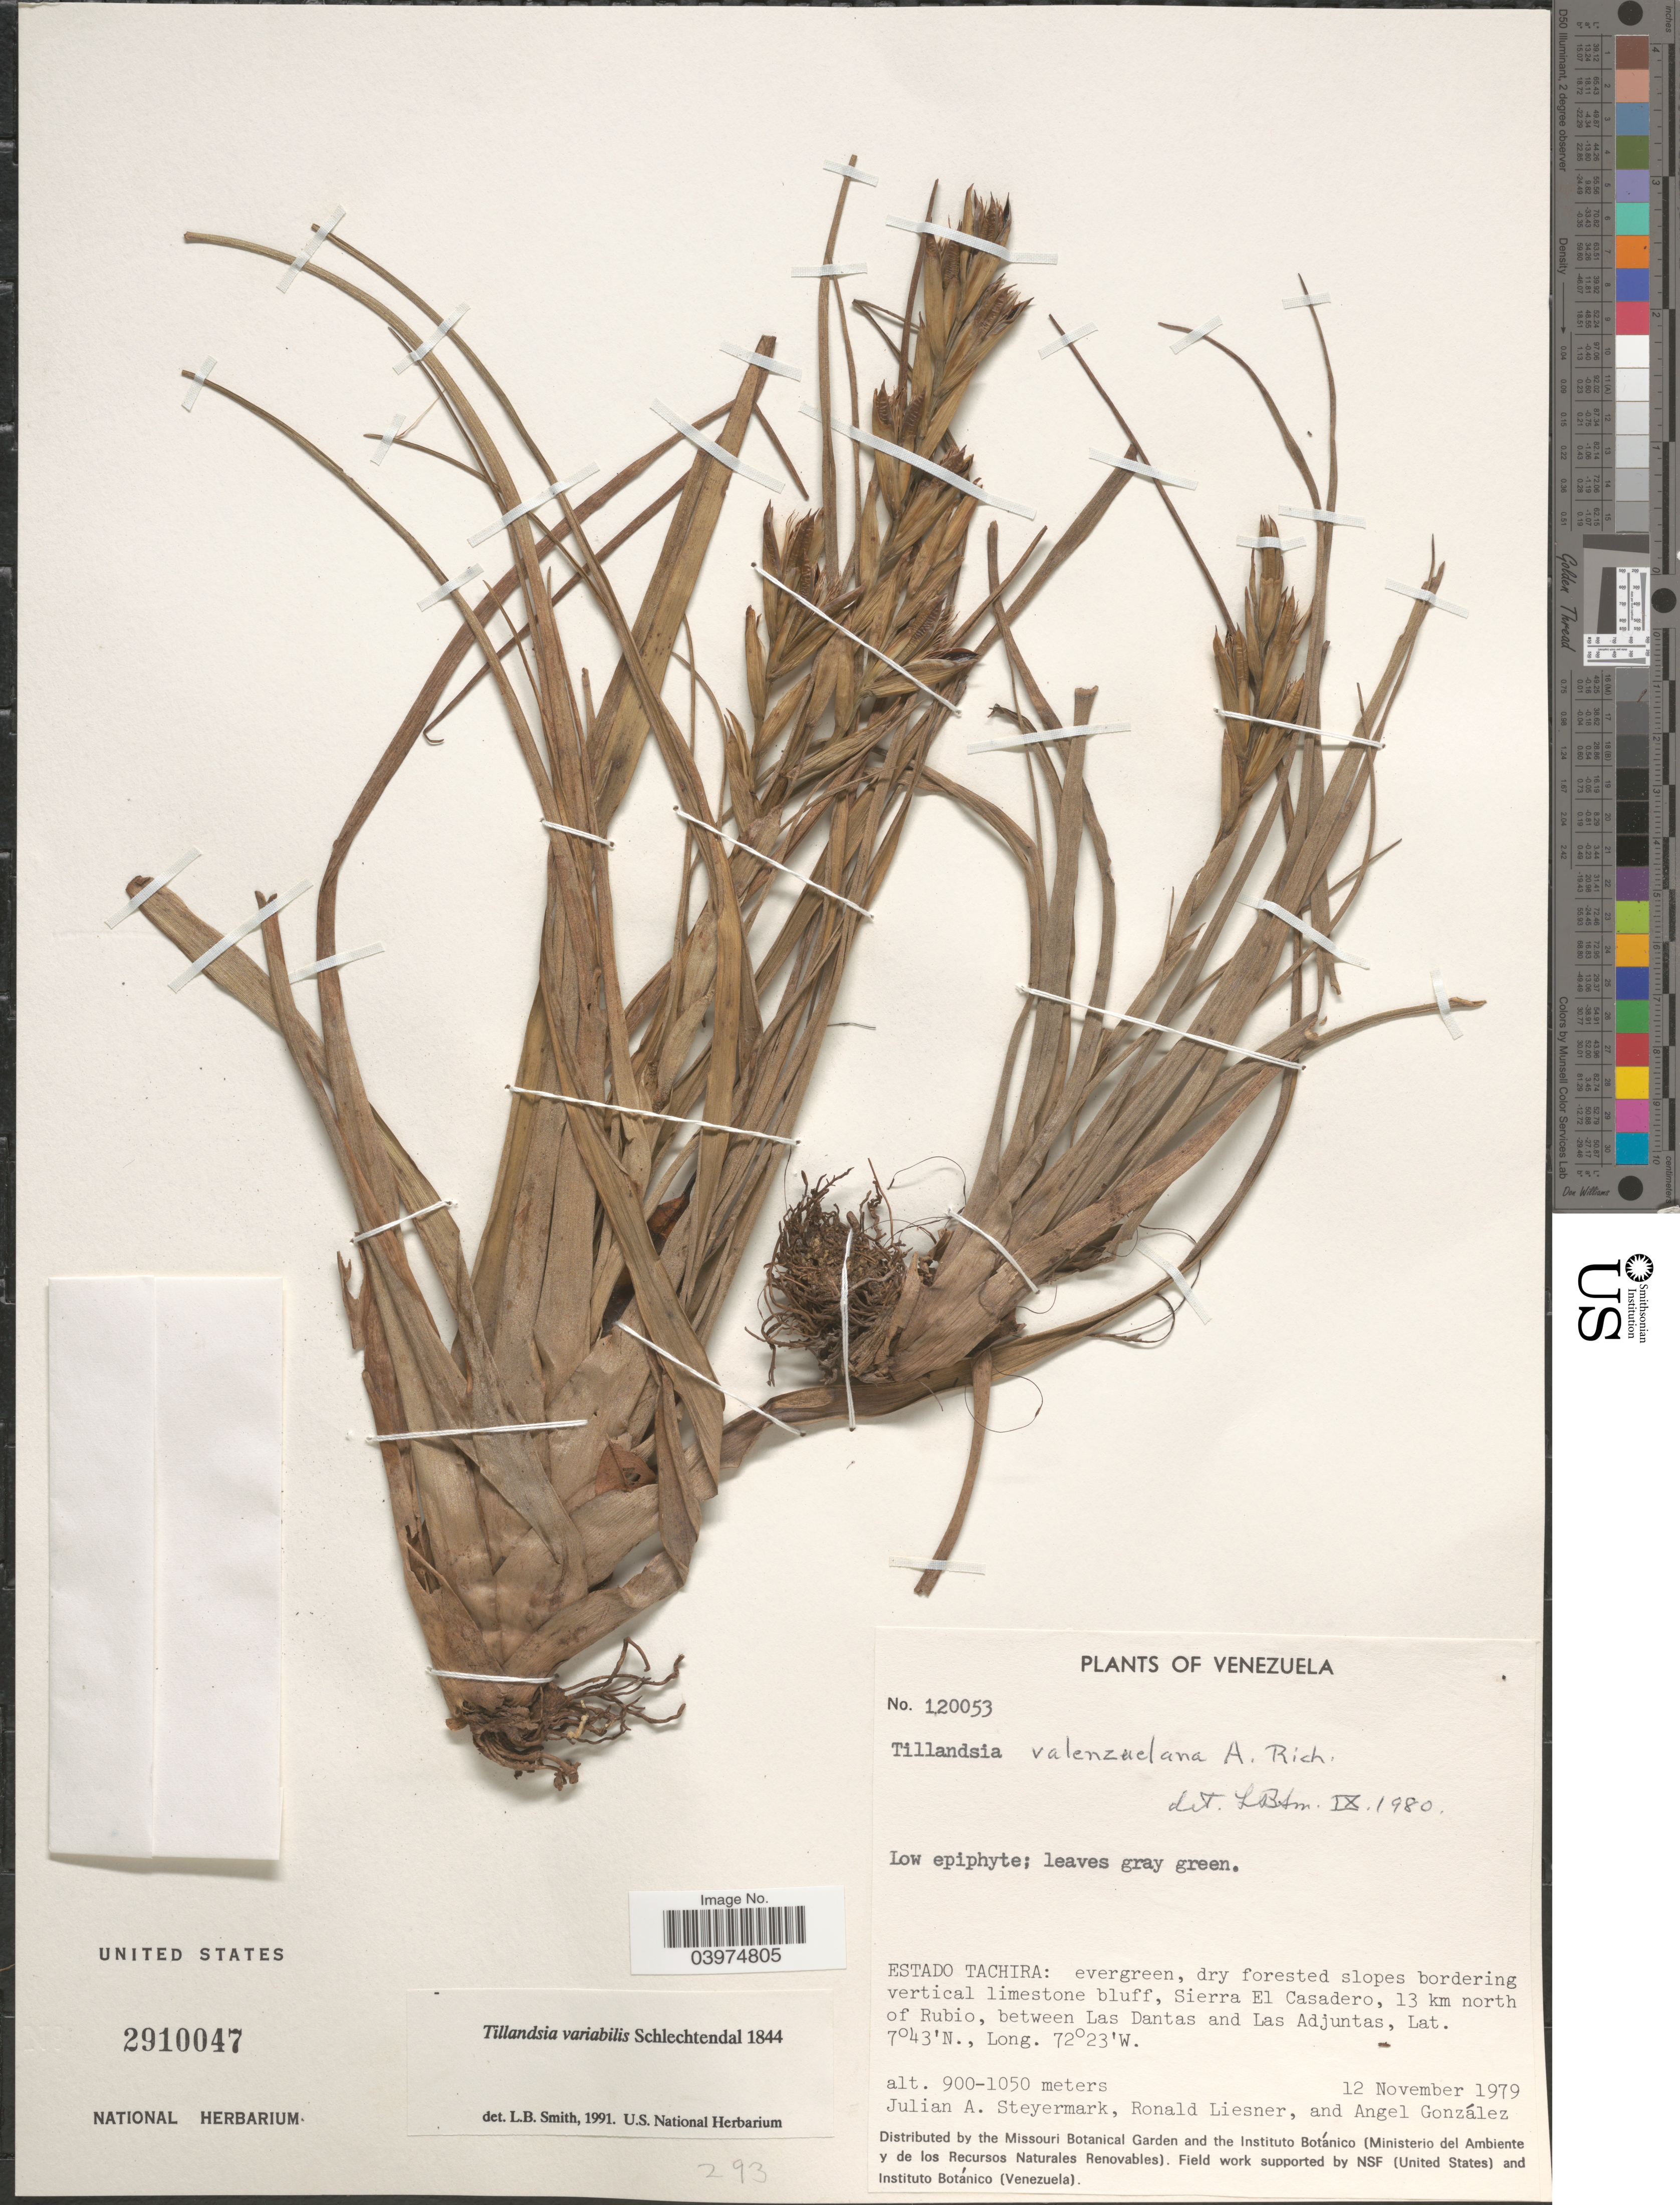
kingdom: Plantae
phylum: Tracheophyta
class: Liliopsida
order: Poales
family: Bromeliaceae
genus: Tillandsia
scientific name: Tillandsia variabilis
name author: Schltdl.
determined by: Smith, Lyman B., (US), NMNH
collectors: J. Steyermark, R. L. Liesner & A. C. González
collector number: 120053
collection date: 1979-11-12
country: Venezuela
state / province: Tachira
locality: Estado Tachira: evergreen, dry forested slopes bordering vertical limestone bluff, Sierra El Casadero, 13 km north of Rubio, between las Dantas and Las Adjuntas.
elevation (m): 900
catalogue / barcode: US 2910047